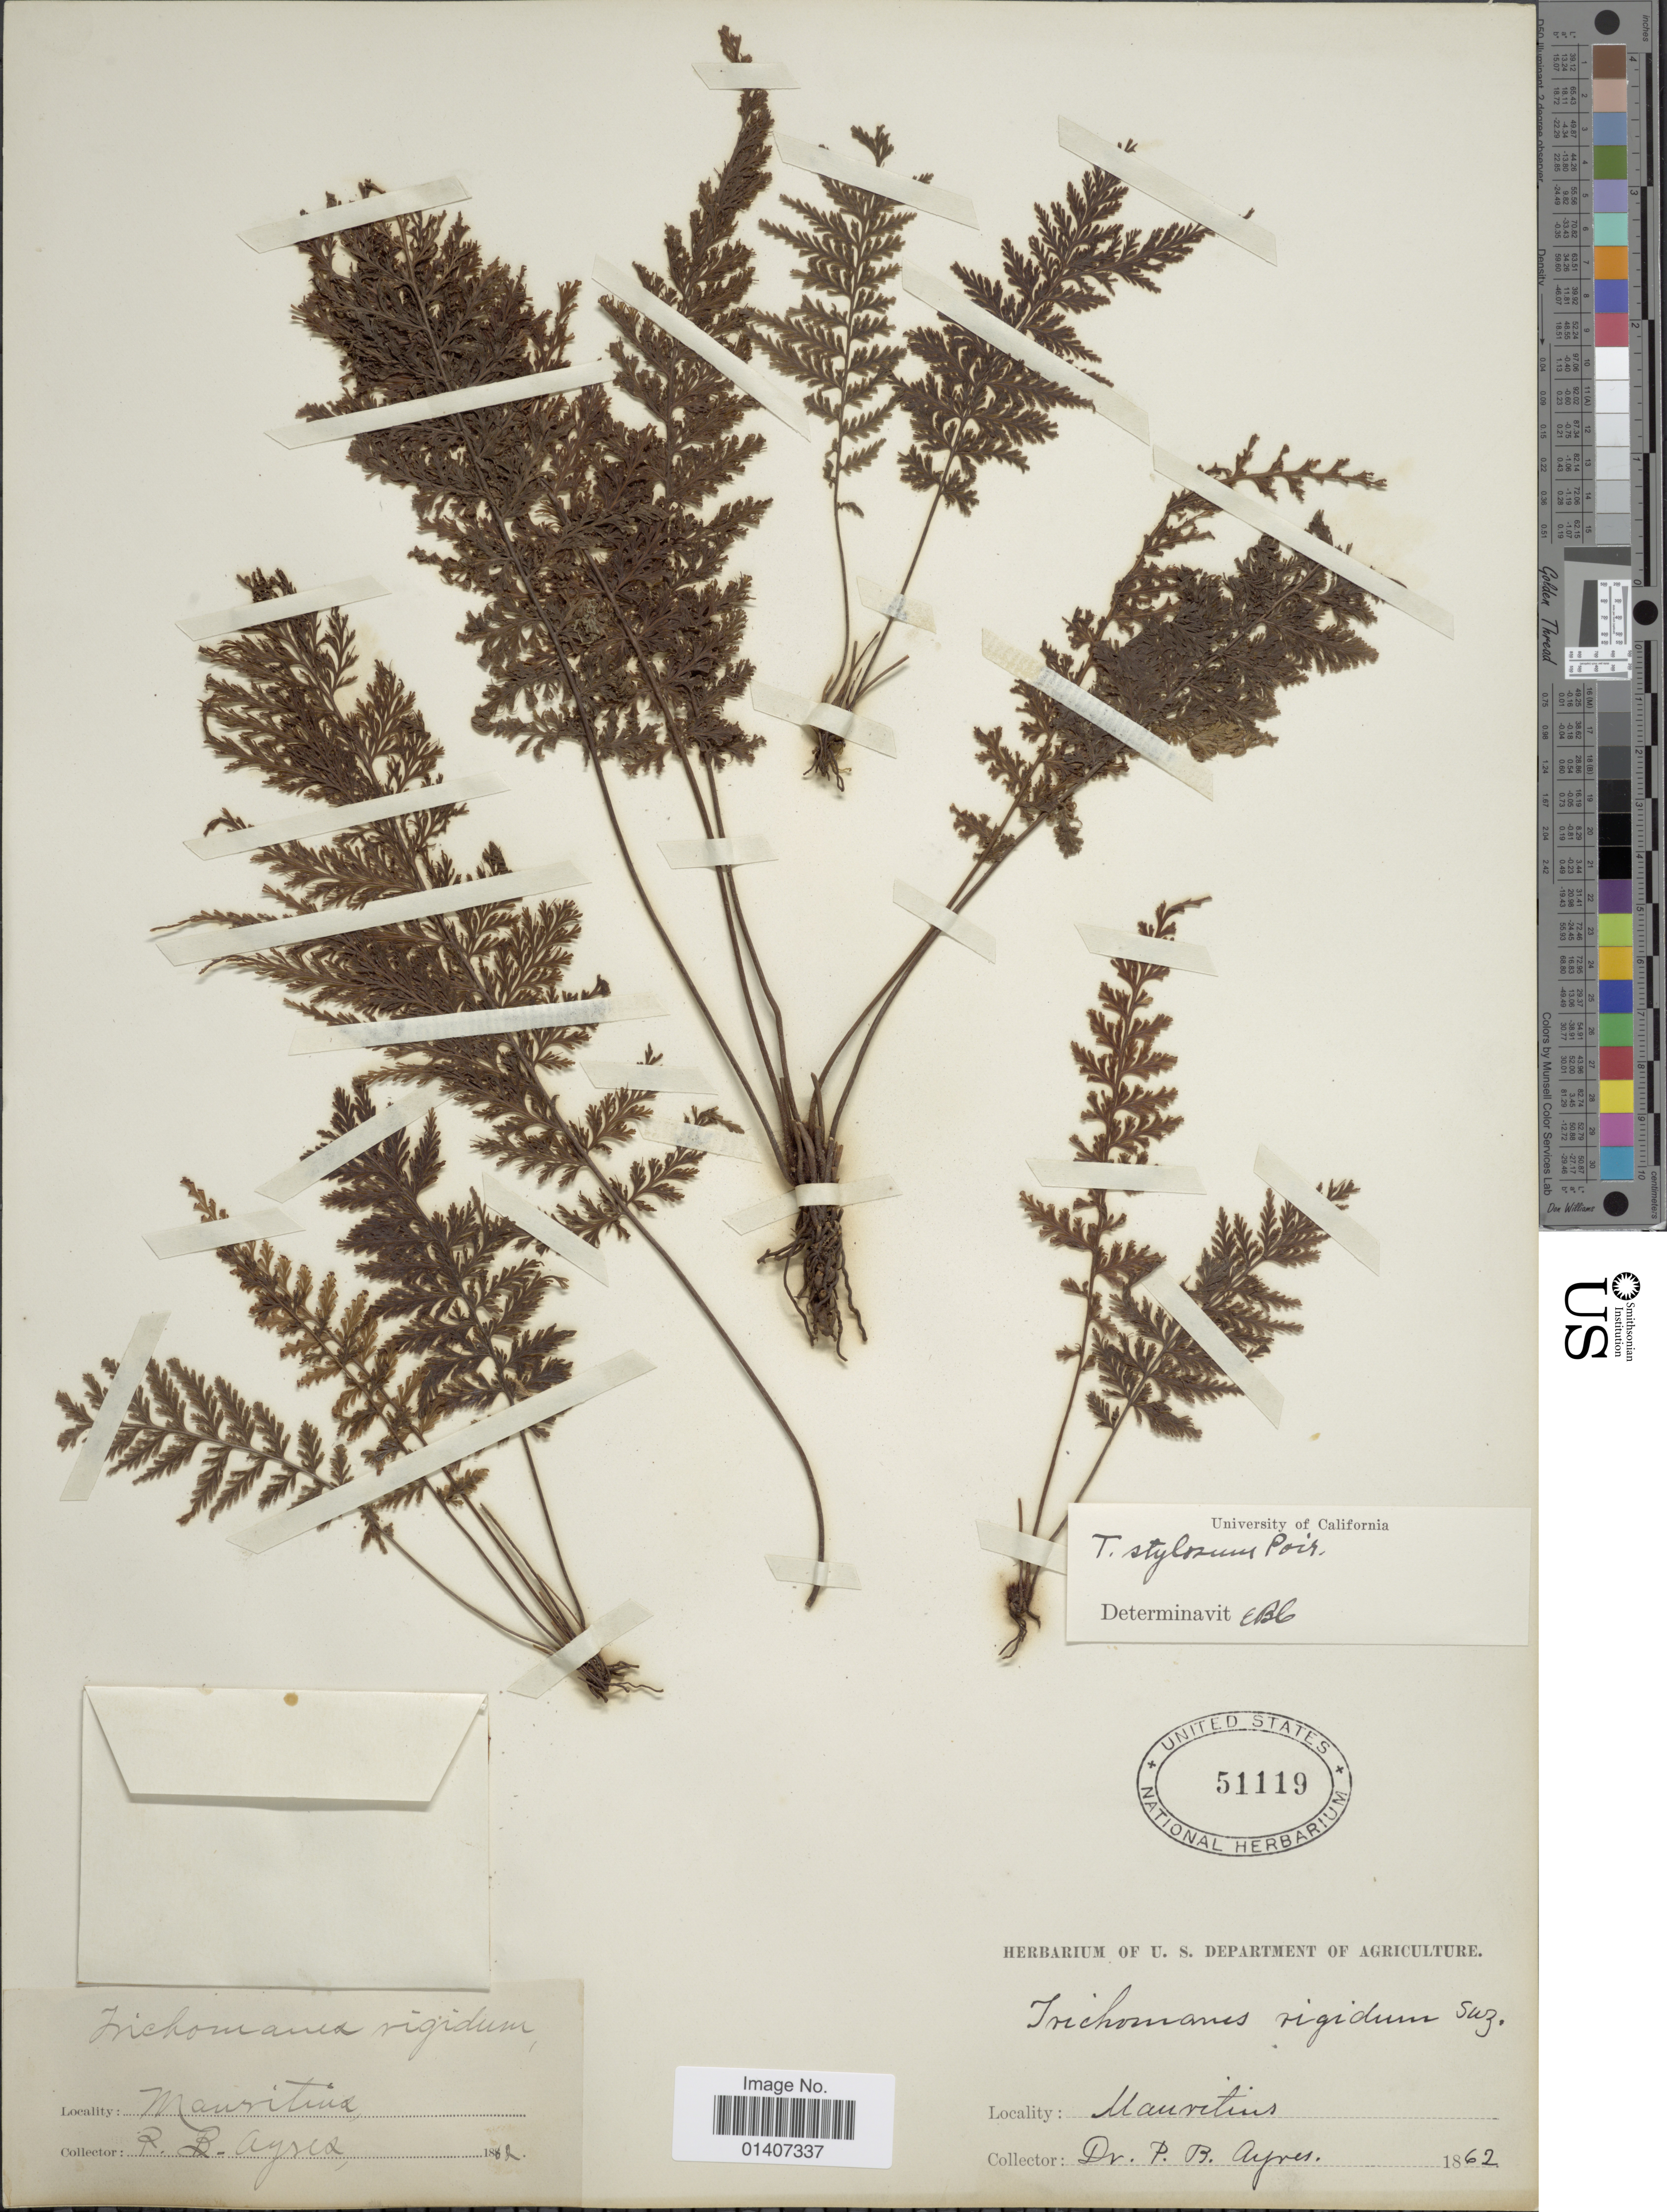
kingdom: Plantae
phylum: Tracheophyta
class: Polypodiopsida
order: Hymenophyllales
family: Hymenophyllaceae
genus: Abrodictyum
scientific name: Abrodictyum tamarisciforme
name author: (Jacq.) Ebihara & Dubuisson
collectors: P. Ayres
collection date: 1862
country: Mauritius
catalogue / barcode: US 51119